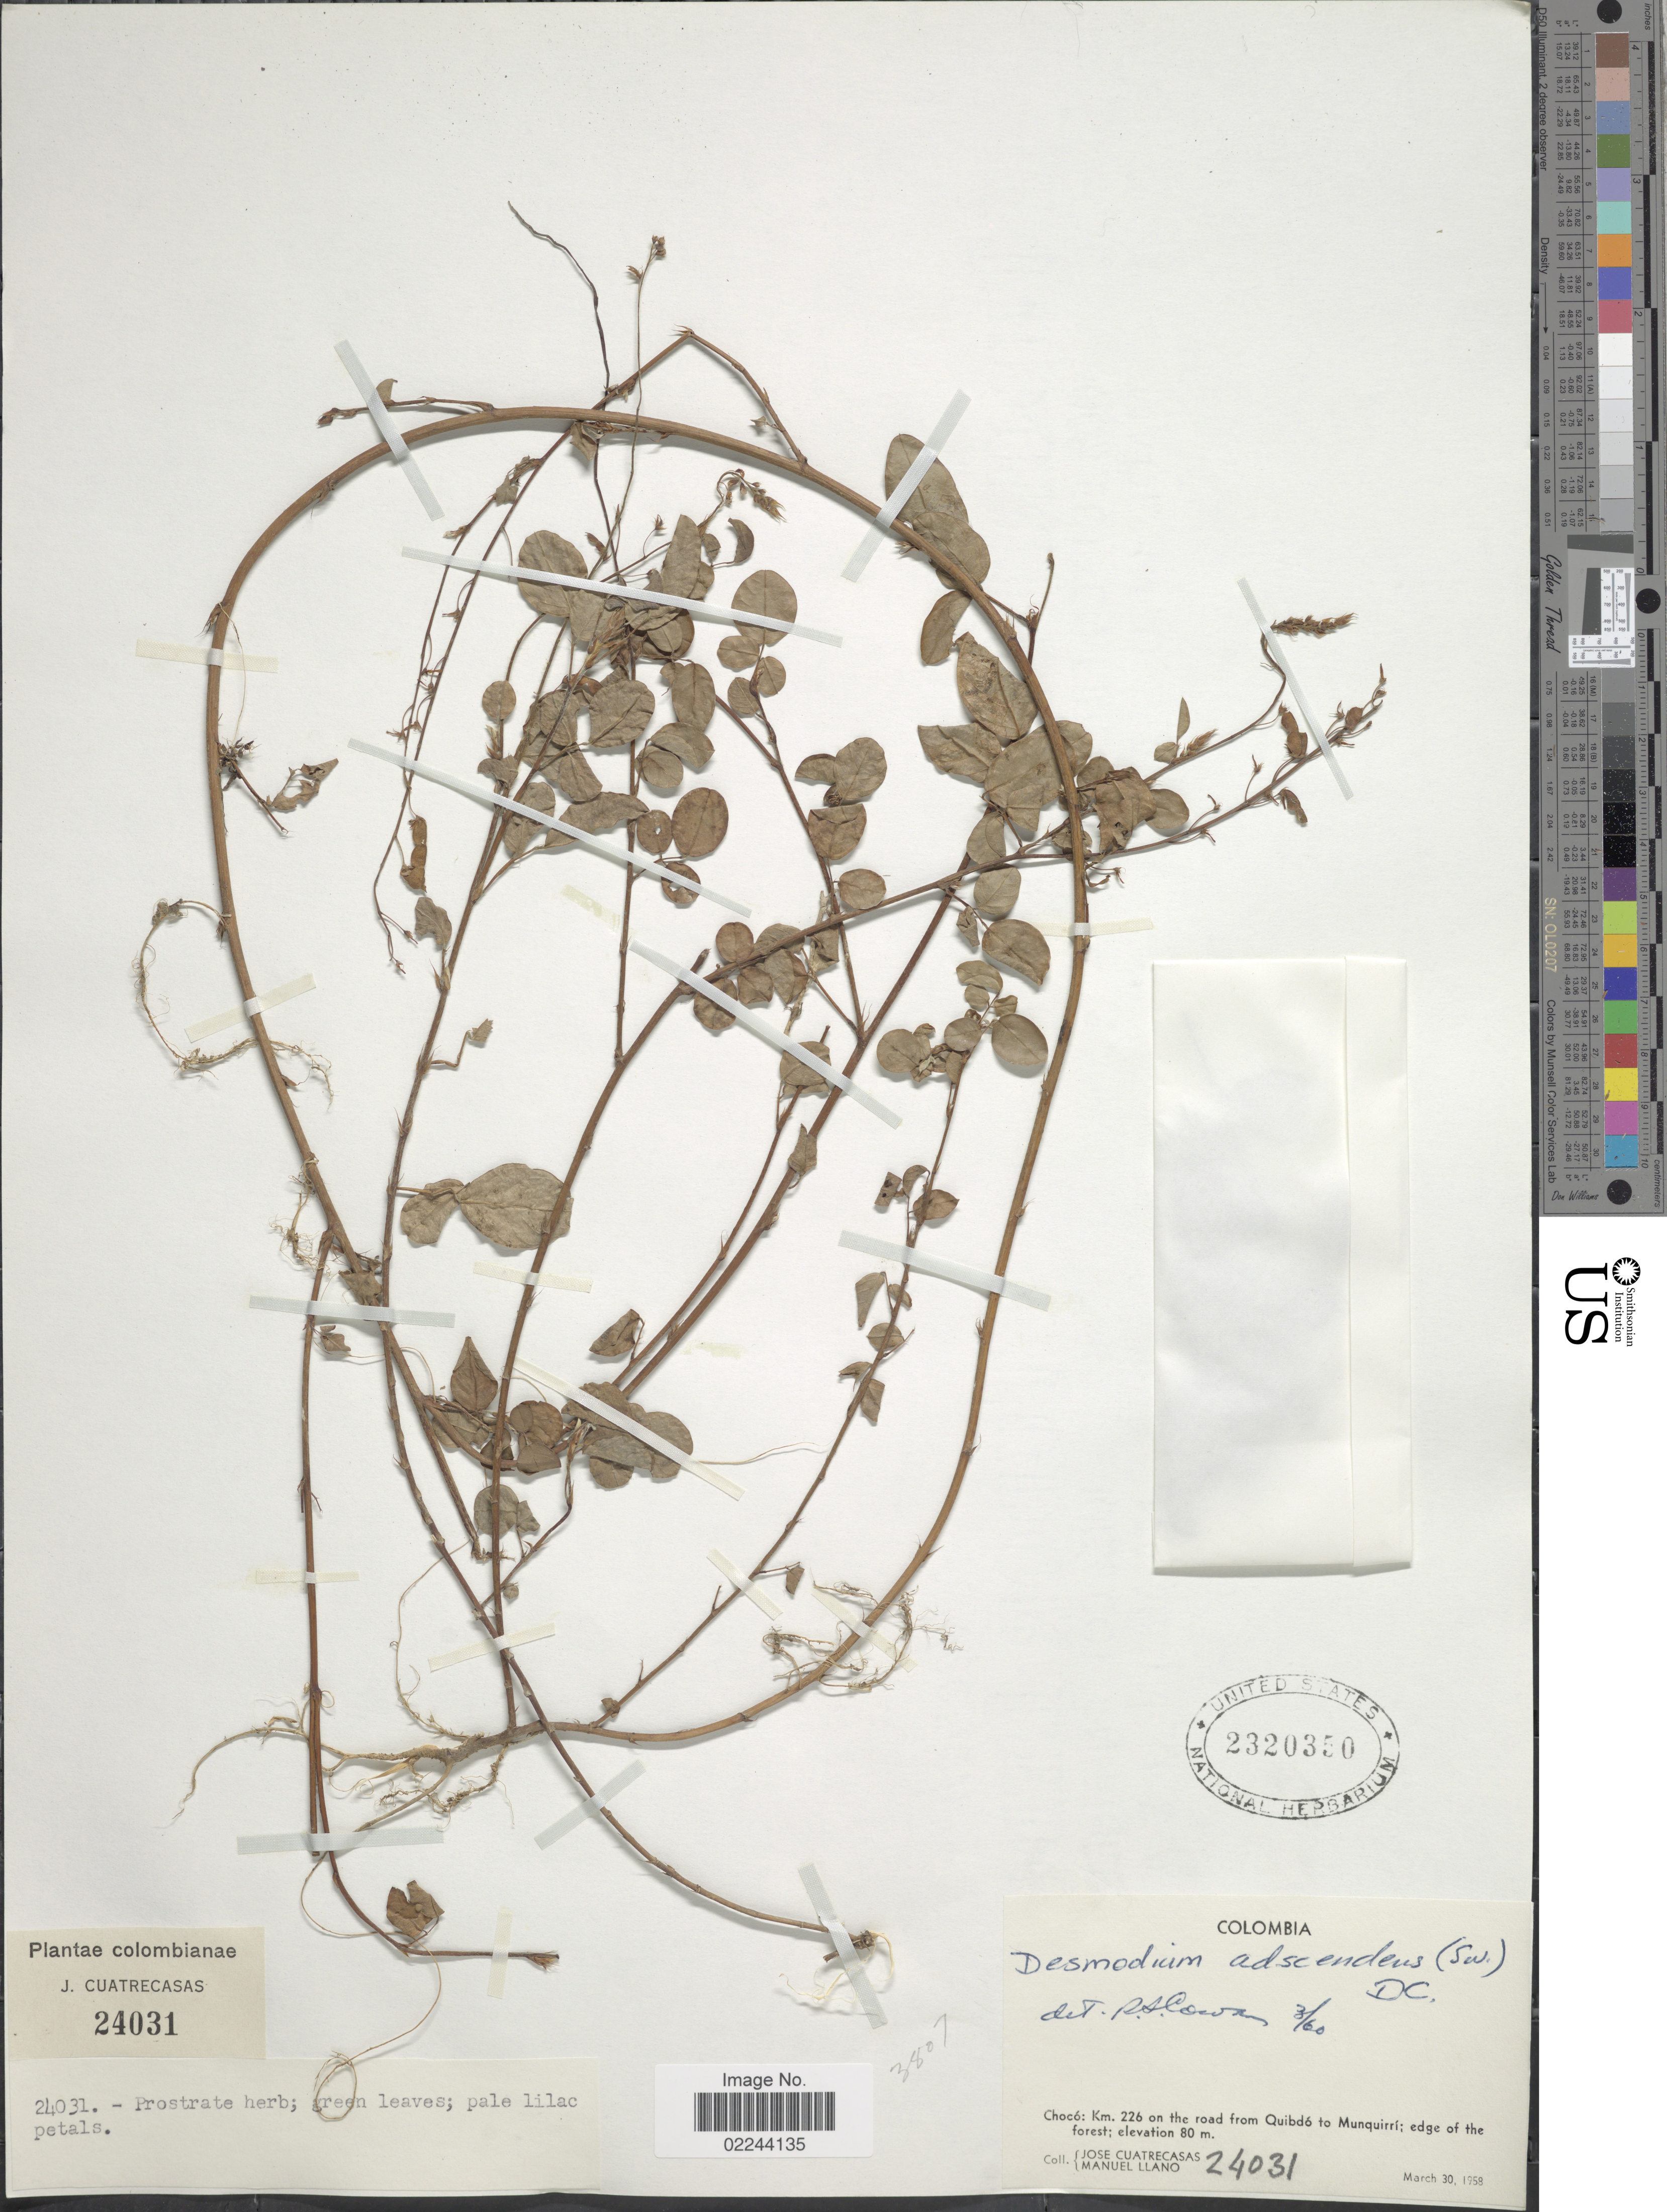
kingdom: Plantae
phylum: Tracheophyta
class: Magnoliopsida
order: Fabales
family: Fabaceae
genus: Grona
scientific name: Grona adscendens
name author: (Sw.) H. Ohashi & K. Ohashi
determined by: Strong, Mark T., (BOT), Smithsonian Institution - National Museum of Natural History (UNITED STATES)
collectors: J. Cuatrecasas & M. Llano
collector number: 24031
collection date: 1958-03-30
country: Colombia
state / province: Chocó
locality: Km 226 on the road from Quibdó to Munquirrí; edge of the forest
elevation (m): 80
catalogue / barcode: US 2320350